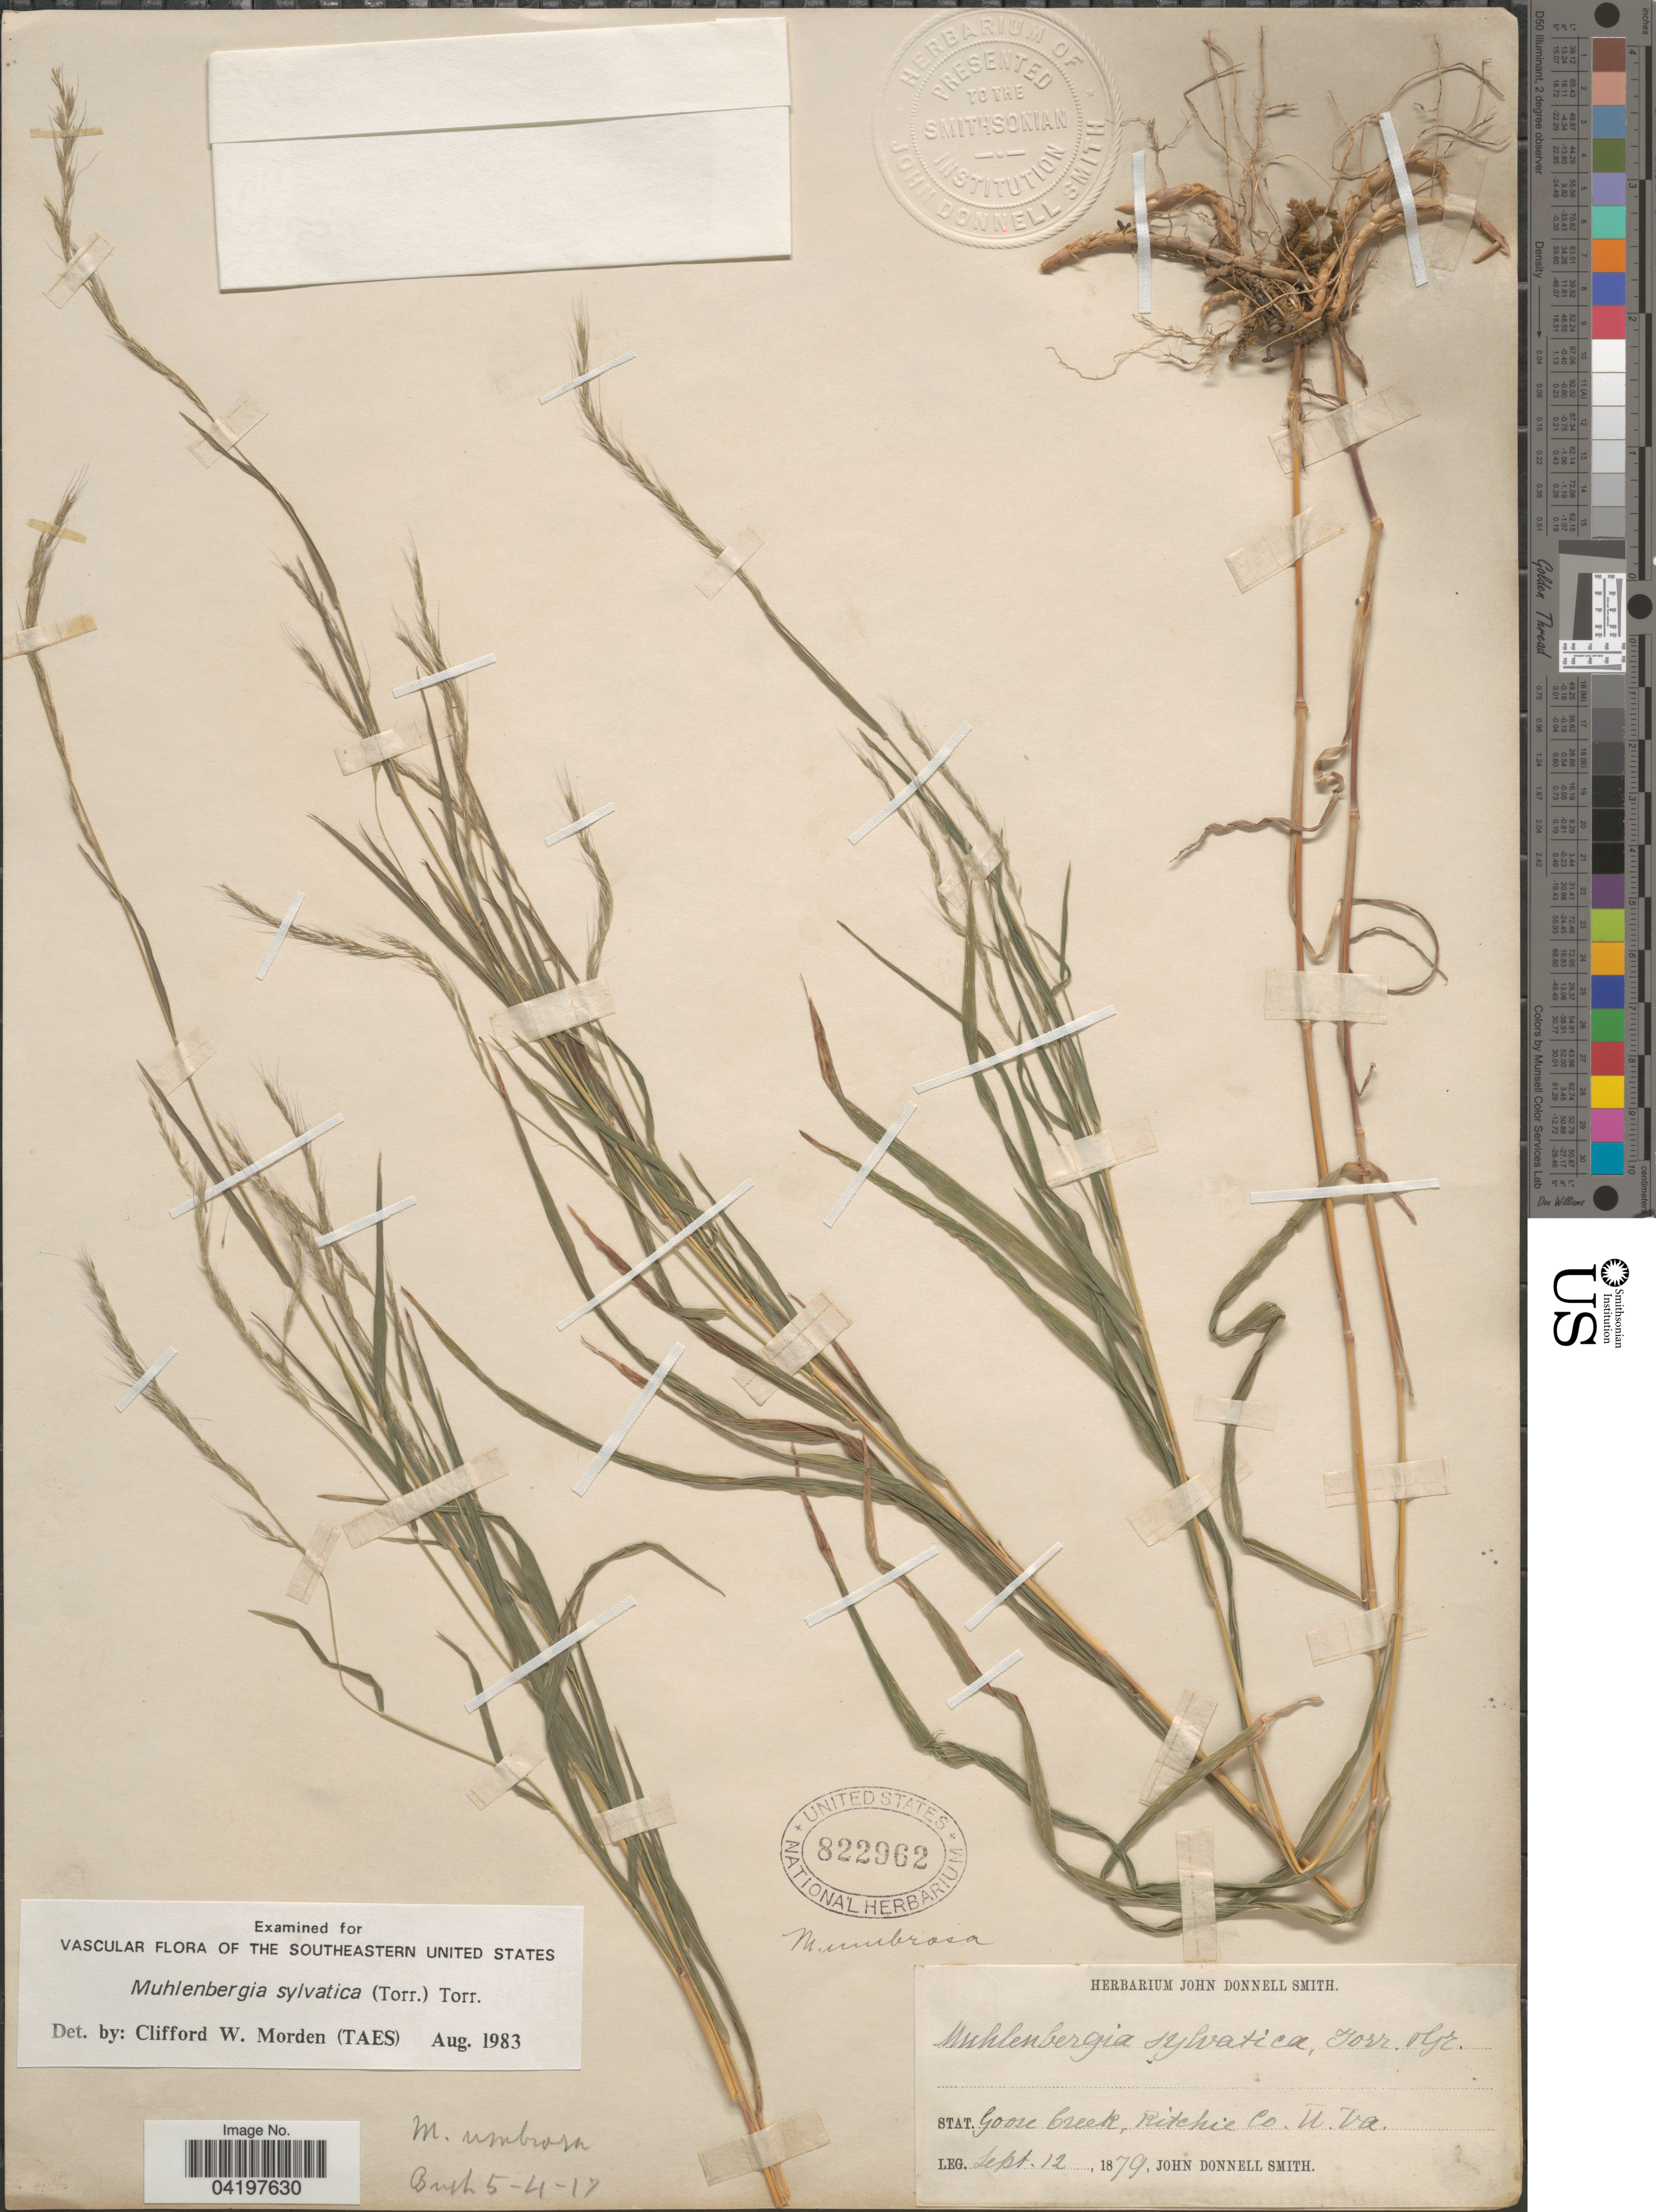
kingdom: Plantae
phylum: Tracheophyta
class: Liliopsida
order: Poales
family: Poaceae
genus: Muhlenbergia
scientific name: Muhlenbergia sylvatica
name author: (Torr.) Torr. ex A. Gray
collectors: J. Donnell Smith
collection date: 1879-09-12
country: United States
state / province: West Virginia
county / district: Ritchie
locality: Goose Creek, Ritchie Co.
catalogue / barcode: US 822962